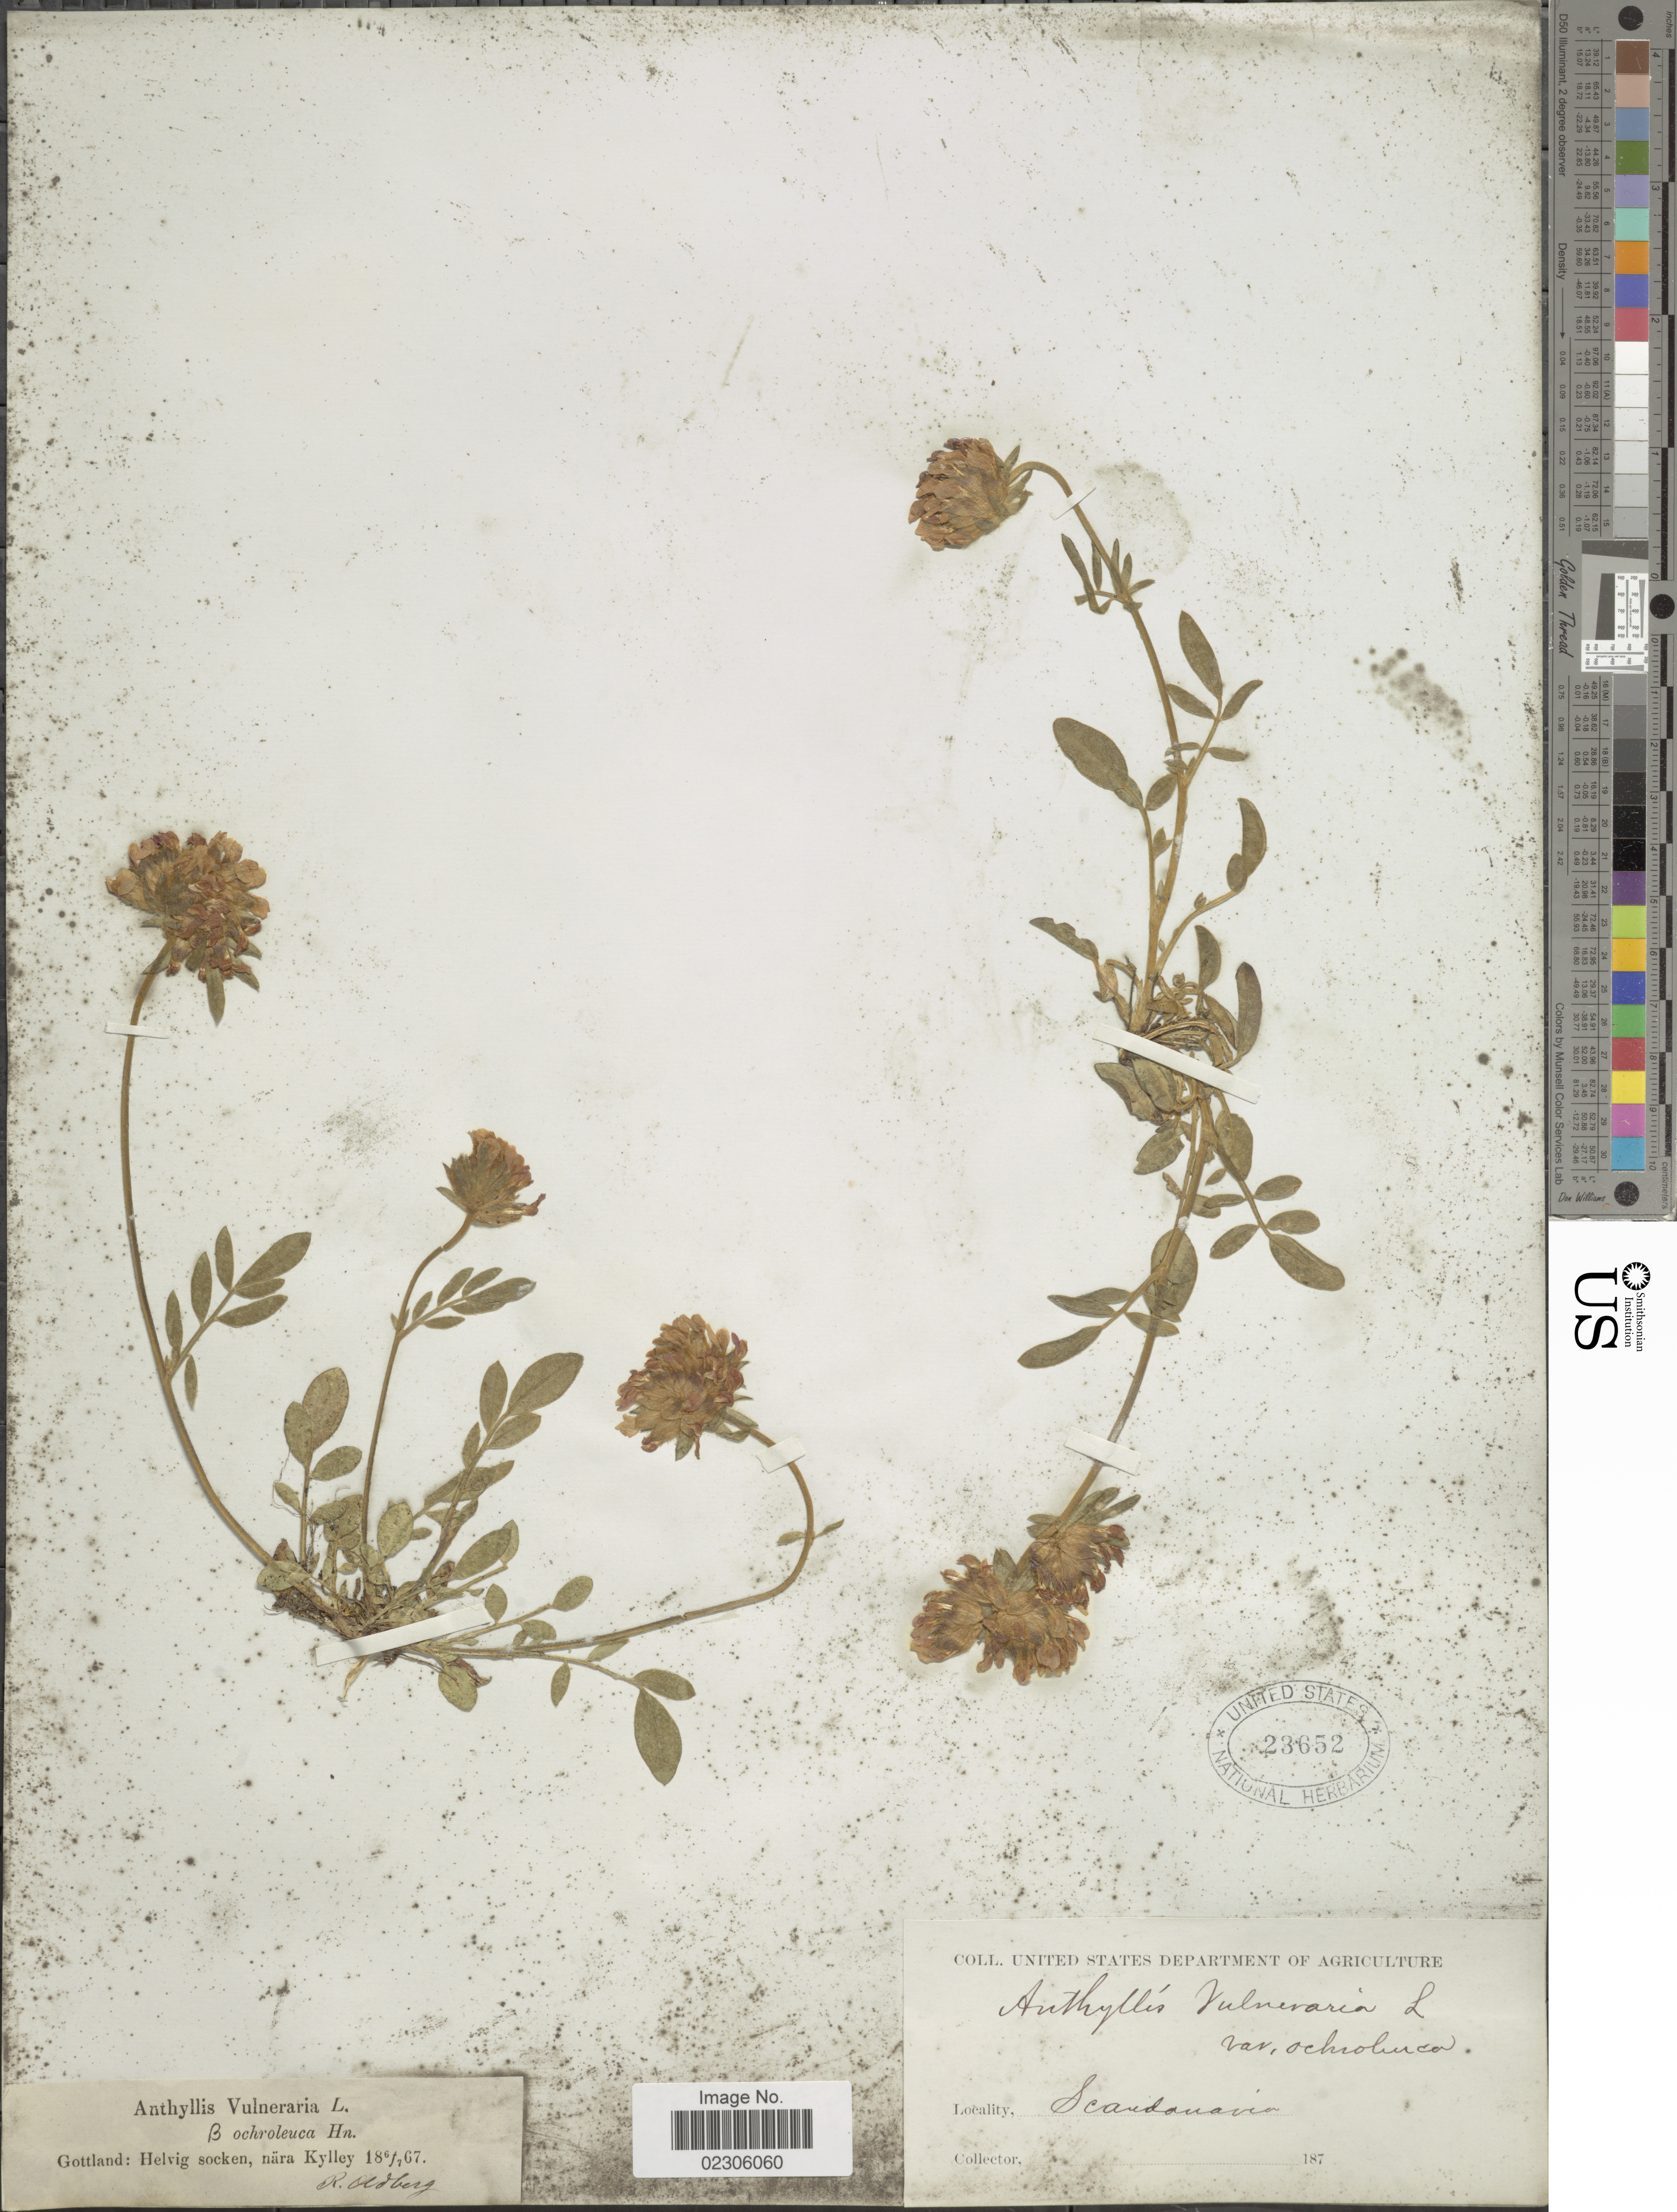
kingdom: Plantae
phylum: Tracheophyta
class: Magnoliopsida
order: Fabales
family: Fabaceae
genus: Astragalus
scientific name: Astragalus vulneraria var. ochroleuca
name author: Maire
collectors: R. Oldberg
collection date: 1867-07-06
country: Sweden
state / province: Gotland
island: Gotland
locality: Scandinavia, Gottland, Helvig socken, nara Kylley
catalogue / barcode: US 23652